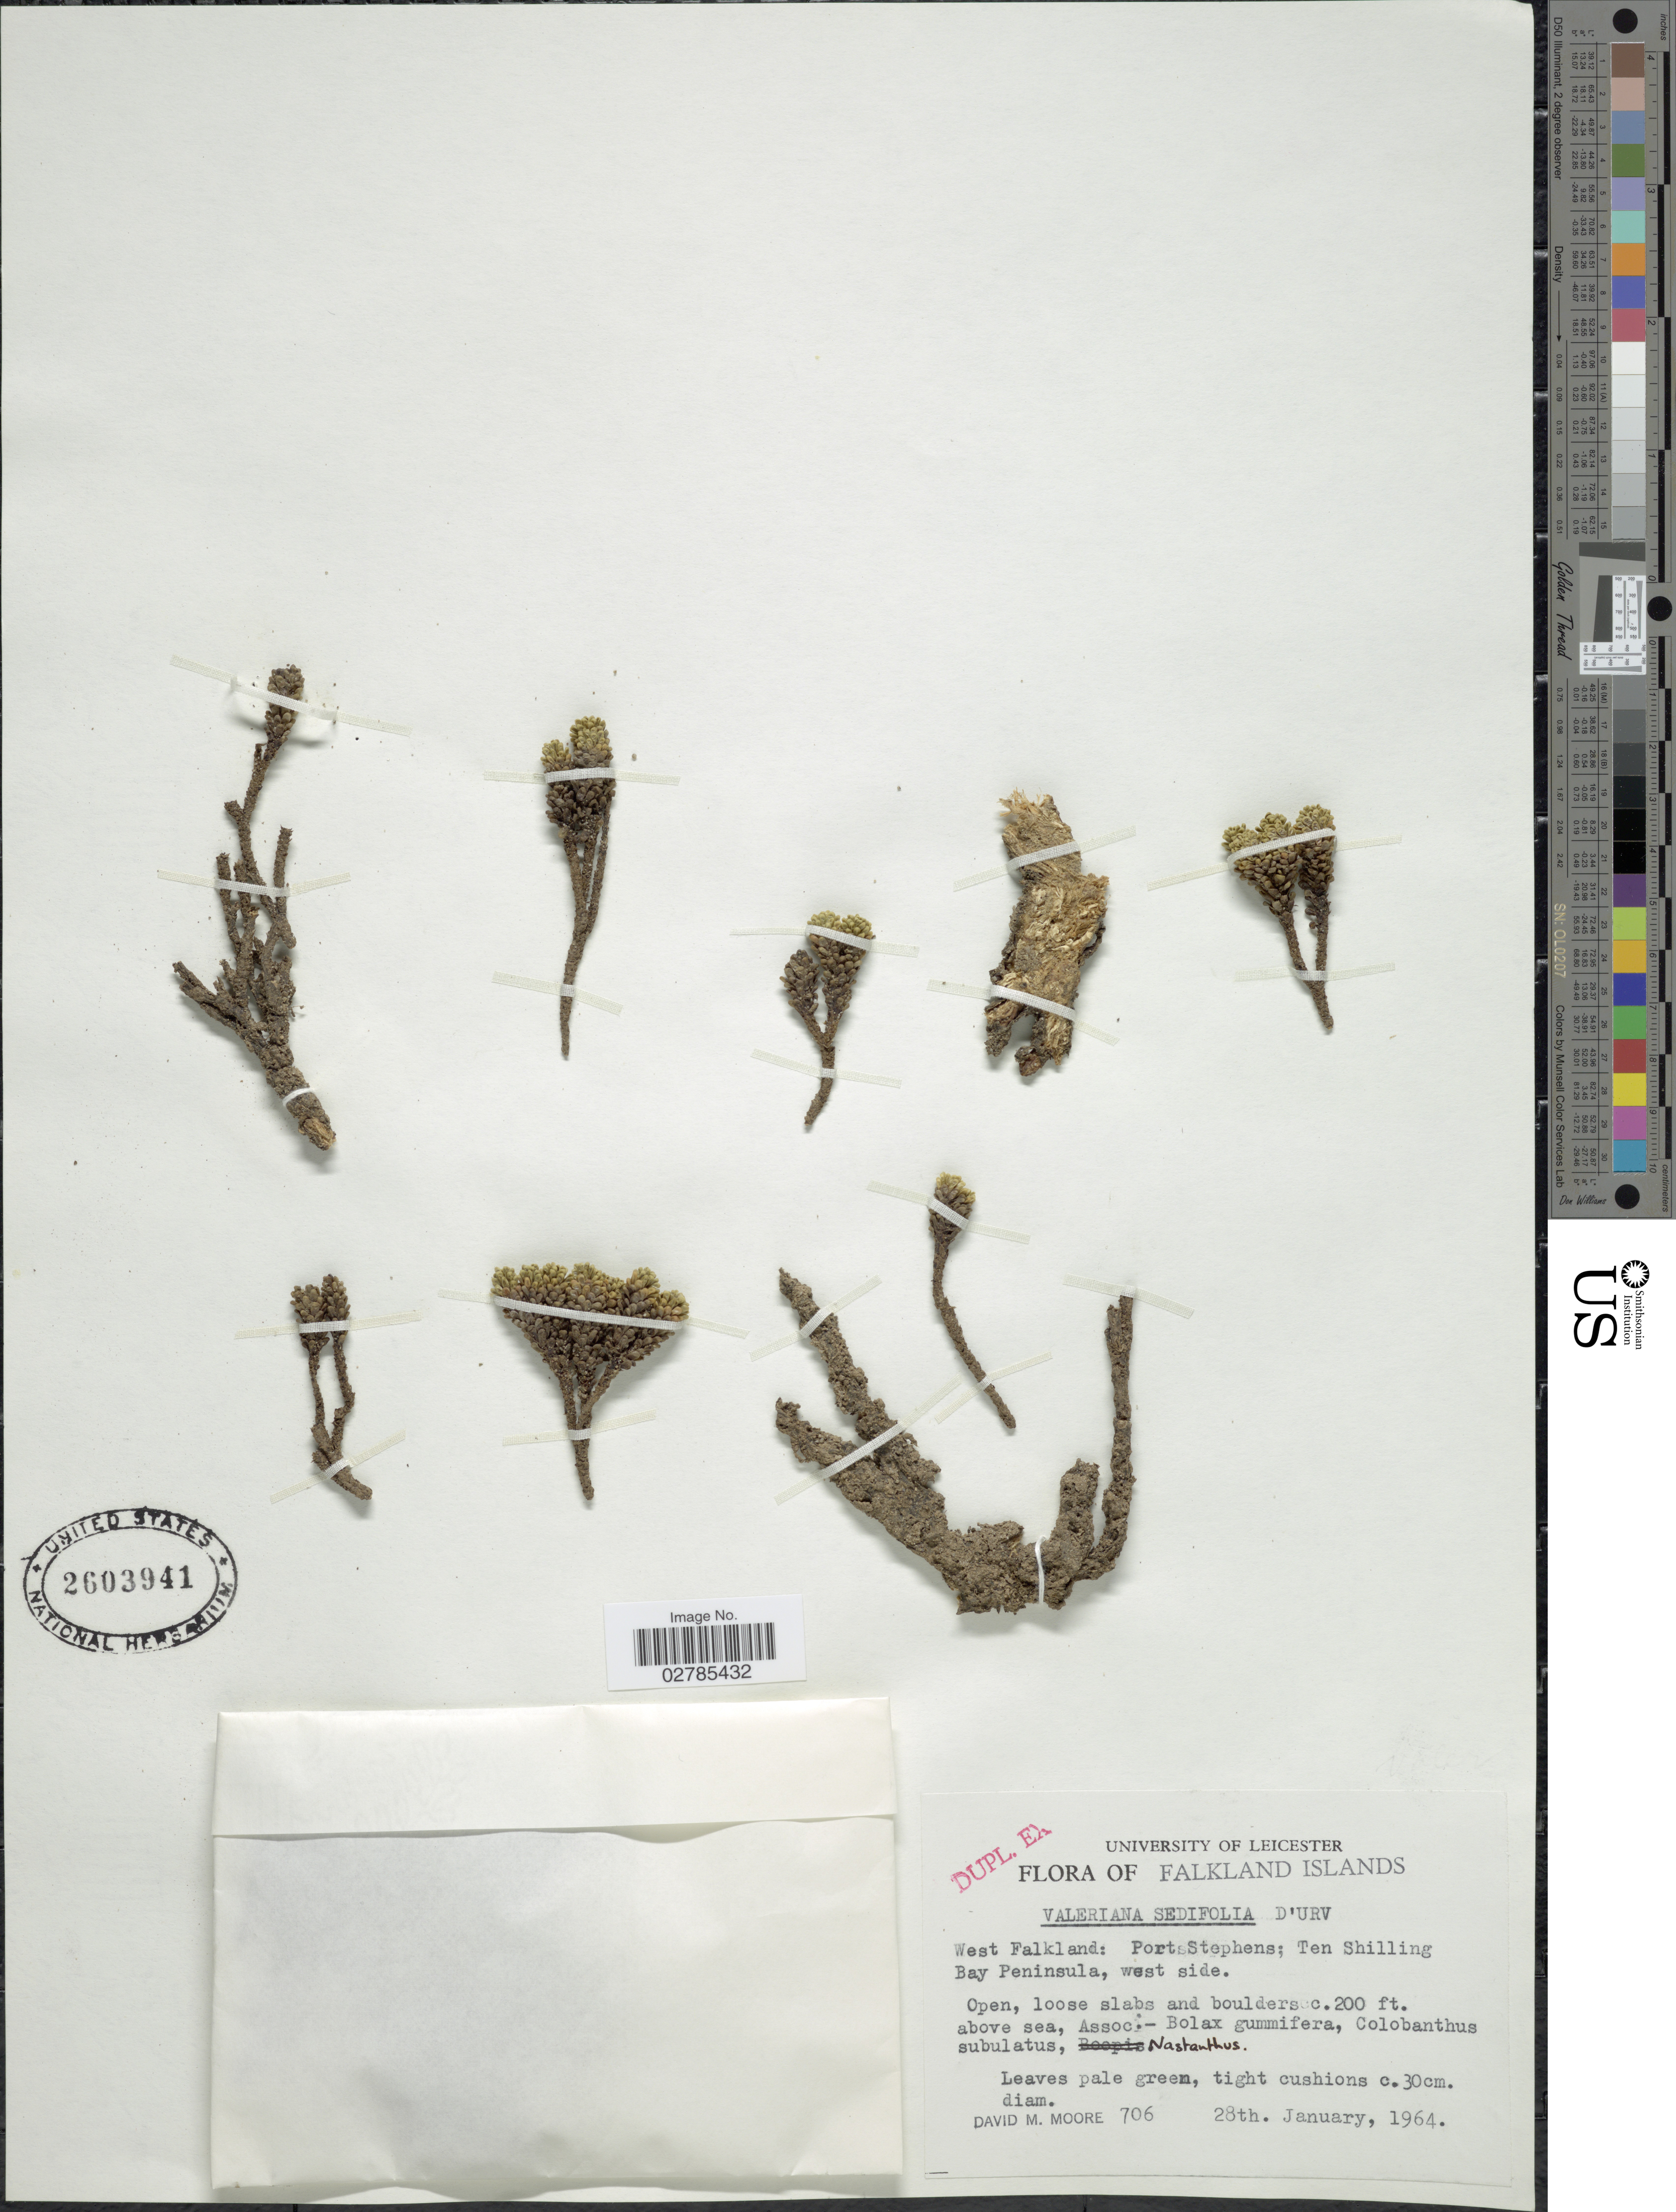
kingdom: Plantae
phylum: Tracheophyta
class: Magnoliopsida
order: Dipsacales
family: Caprifoliaceae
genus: Valeriana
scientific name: Valeriana sedifolia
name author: d'Urv.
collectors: D. Moore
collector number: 706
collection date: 1964-01-28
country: Falkland Islands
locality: West Falkland: Port Stephens; Ten Shilling Bay Peninsula, west side.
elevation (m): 61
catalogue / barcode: US 2603941